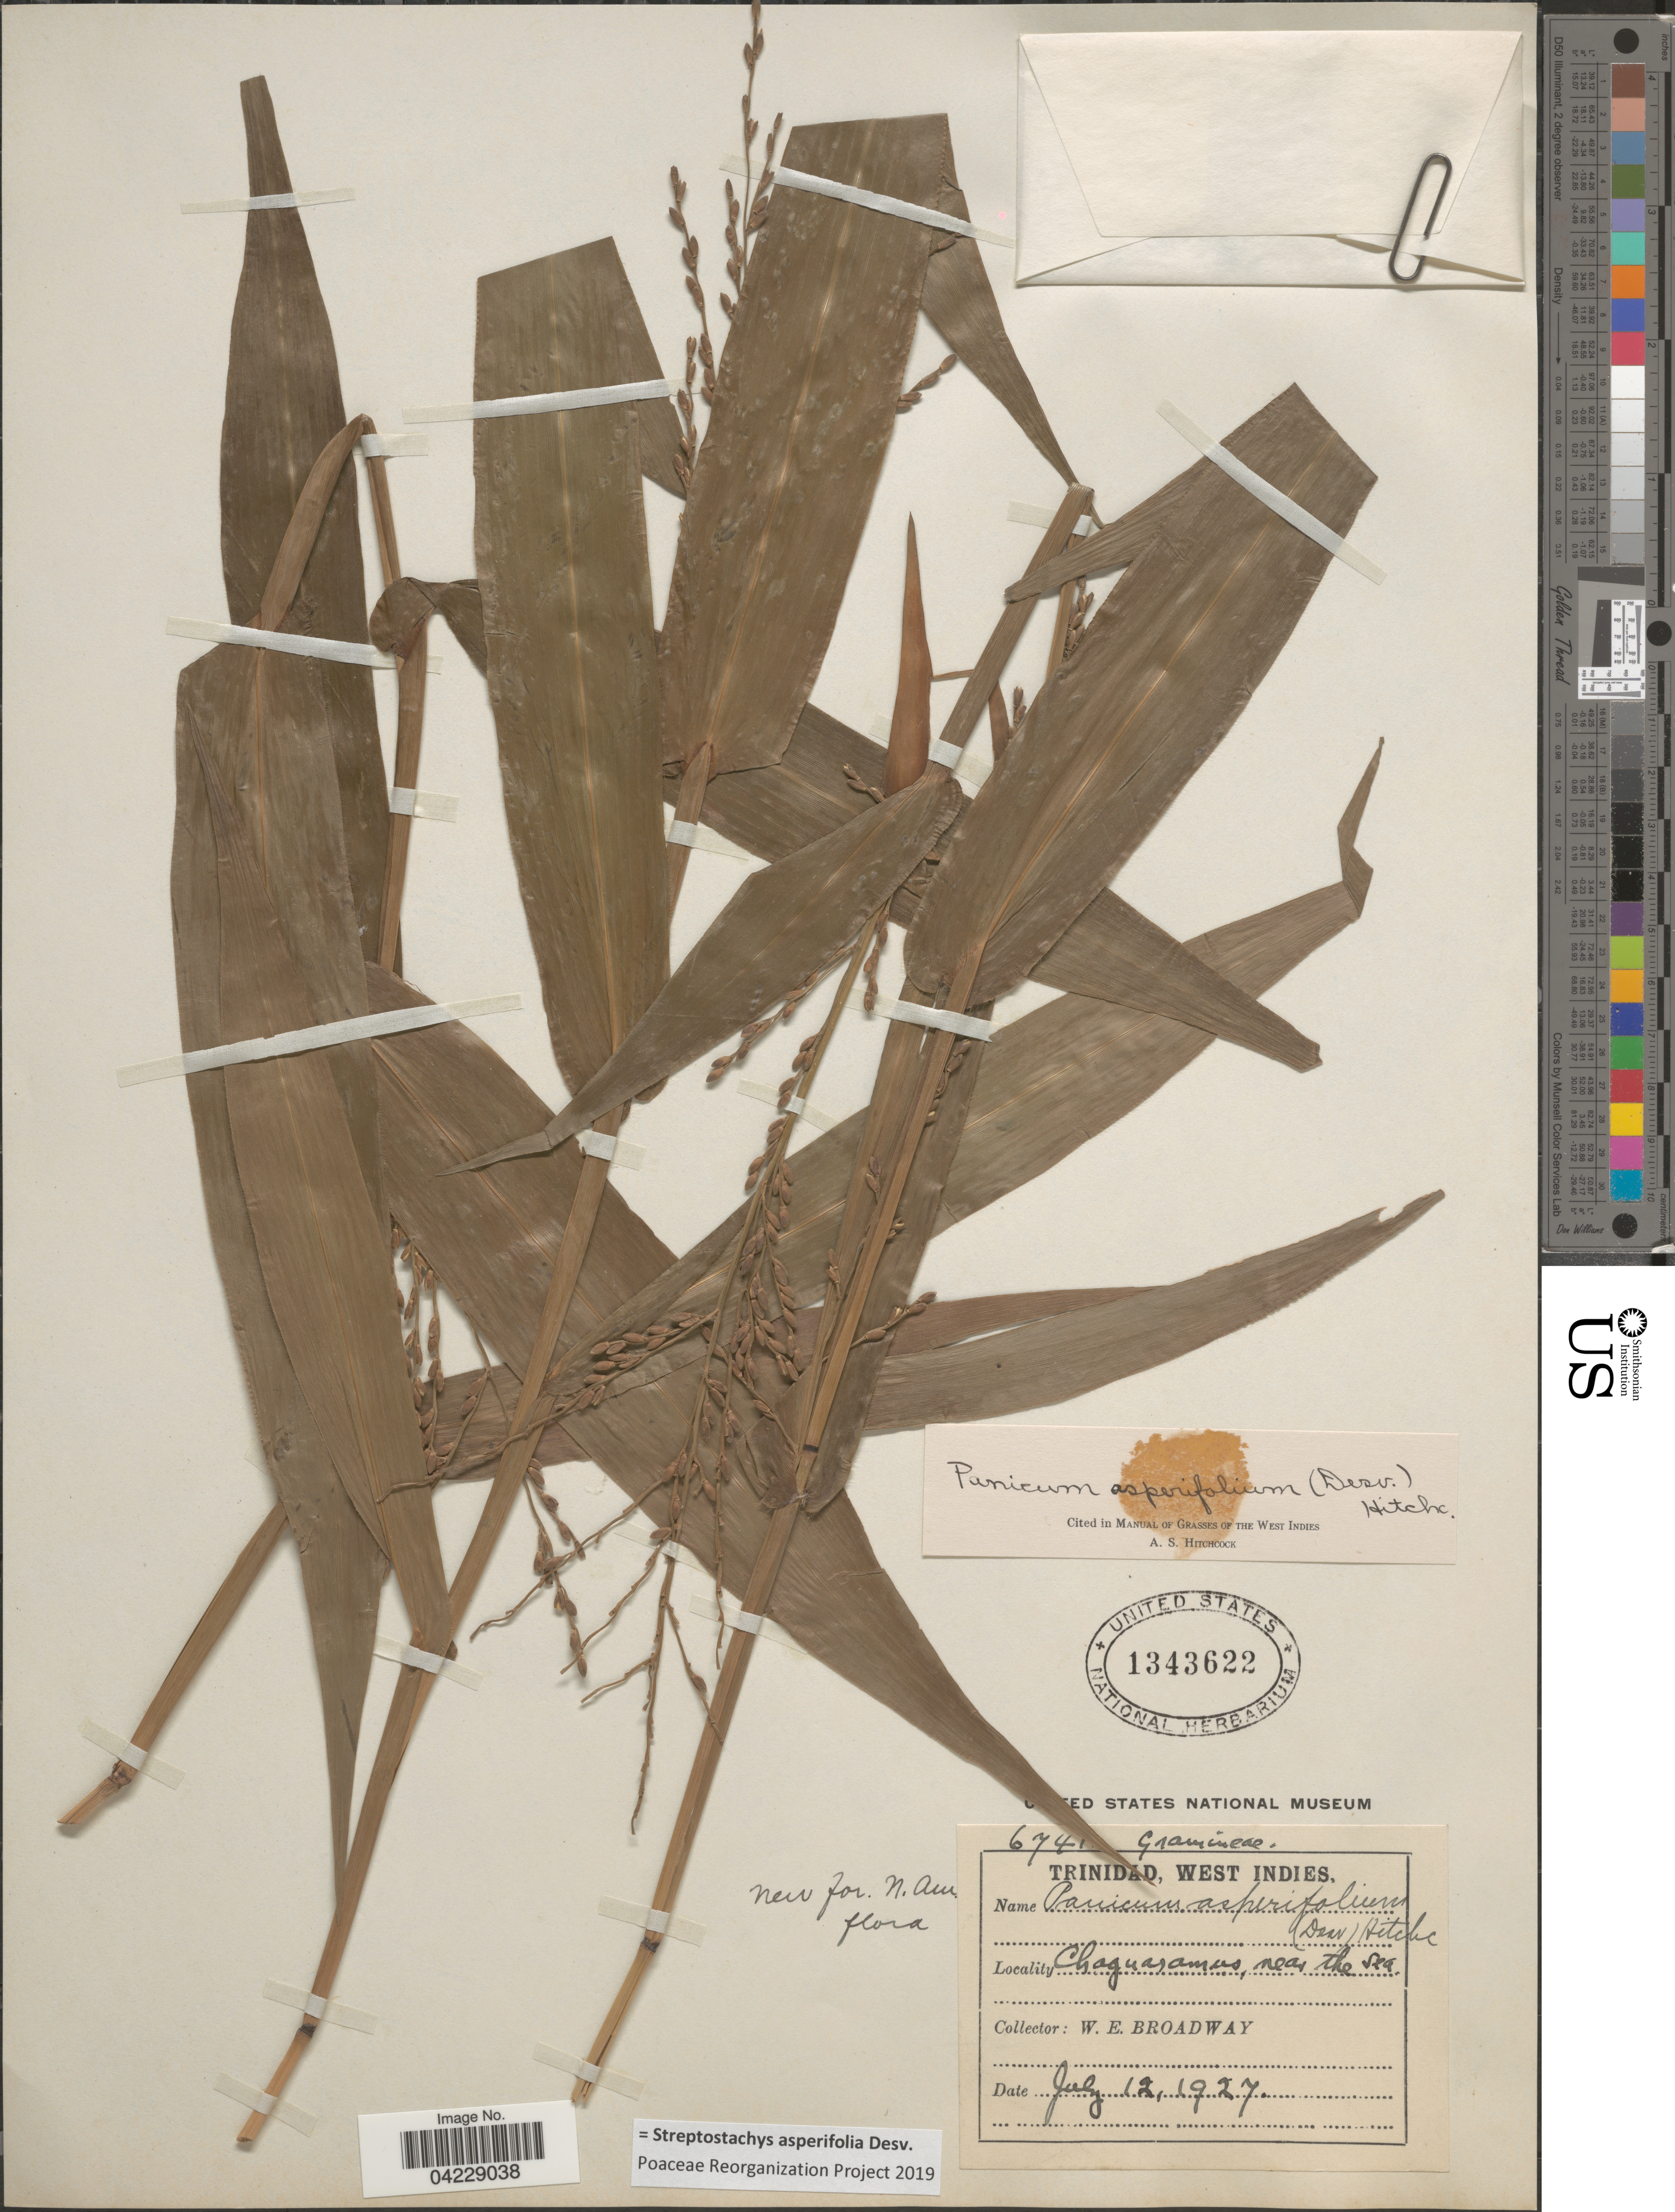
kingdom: Plantae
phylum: Tracheophyta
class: Liliopsida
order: Poales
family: Poaceae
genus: Streptostachys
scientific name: Streptostachys asperifolia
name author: Desv.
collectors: W. E. Broadway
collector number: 6741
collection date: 1927-07-12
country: Trinidad and Tobago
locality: Trinidad, West Indies. Chaguasamas, near the sea.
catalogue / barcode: US 1343622